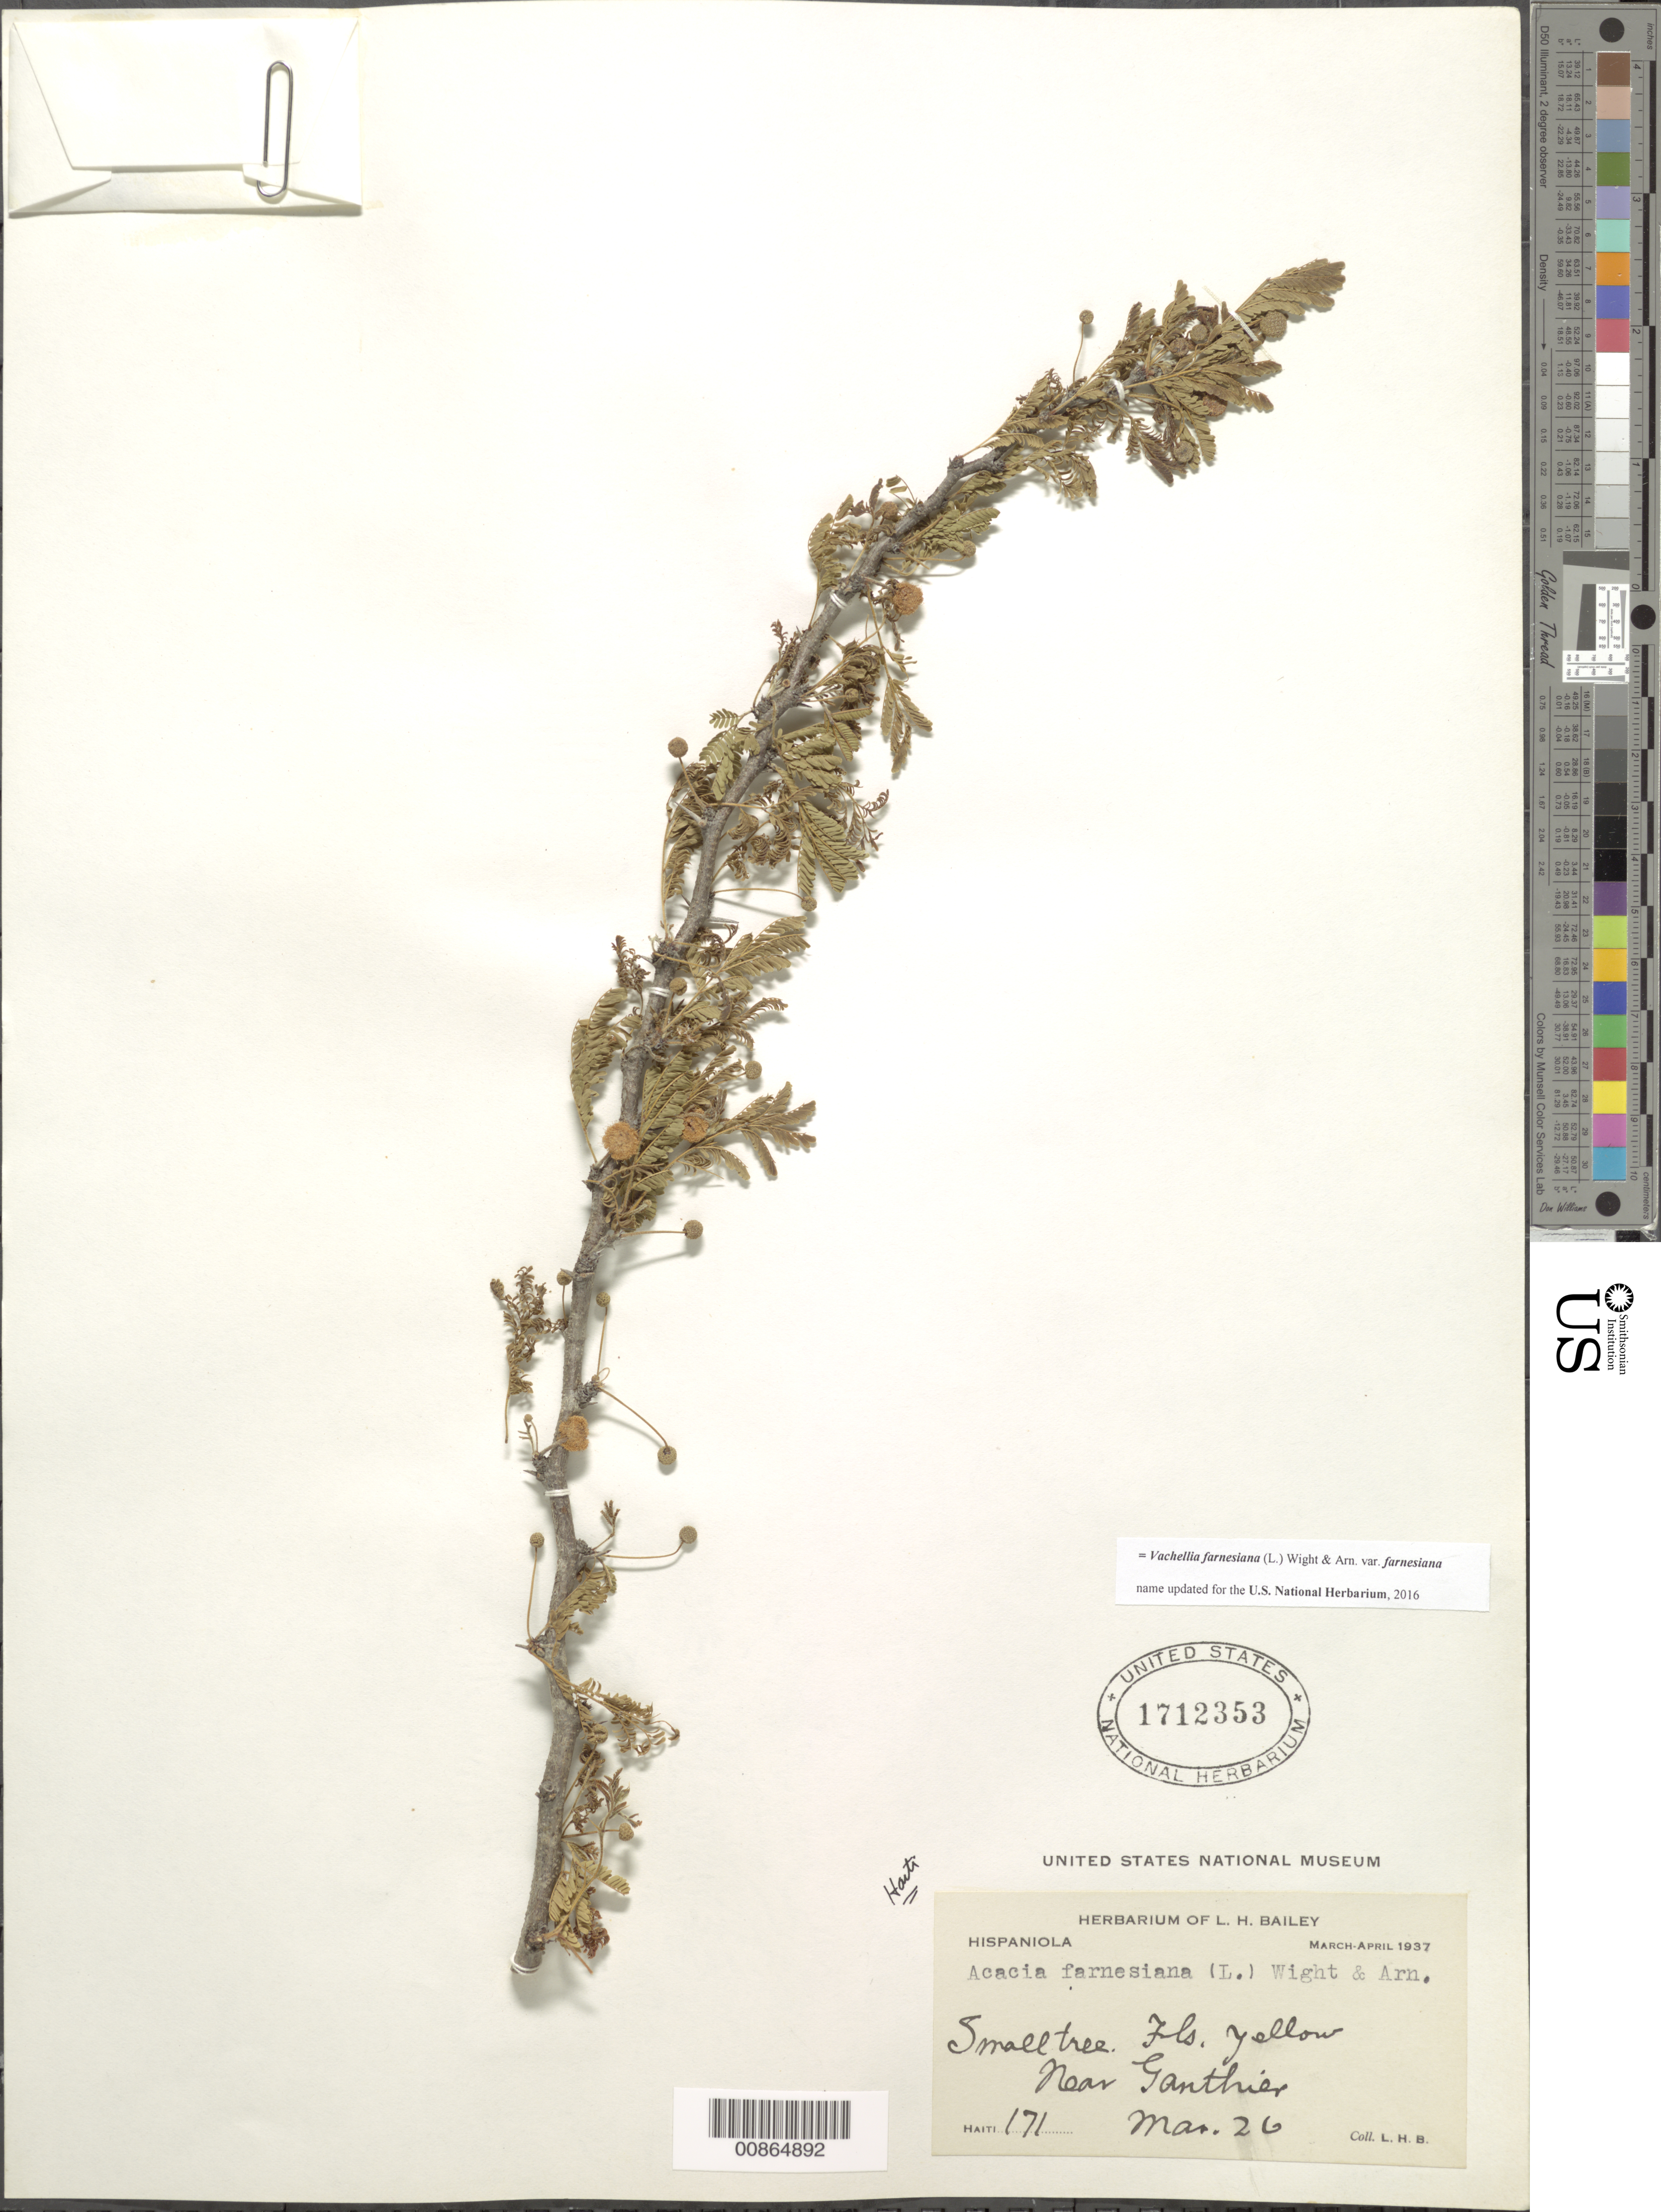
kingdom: Plantae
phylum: Tracheophyta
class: Magnoliopsida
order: Fabales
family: Fabaceae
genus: Vachellia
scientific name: Vachellia farnesiana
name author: (L.) Wight & Arn.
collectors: L. H. Bailey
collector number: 171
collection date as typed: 26 Mar 1937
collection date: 1937-03-26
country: Haiti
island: Hispaniola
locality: Near Ganthier.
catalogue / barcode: US 1712353